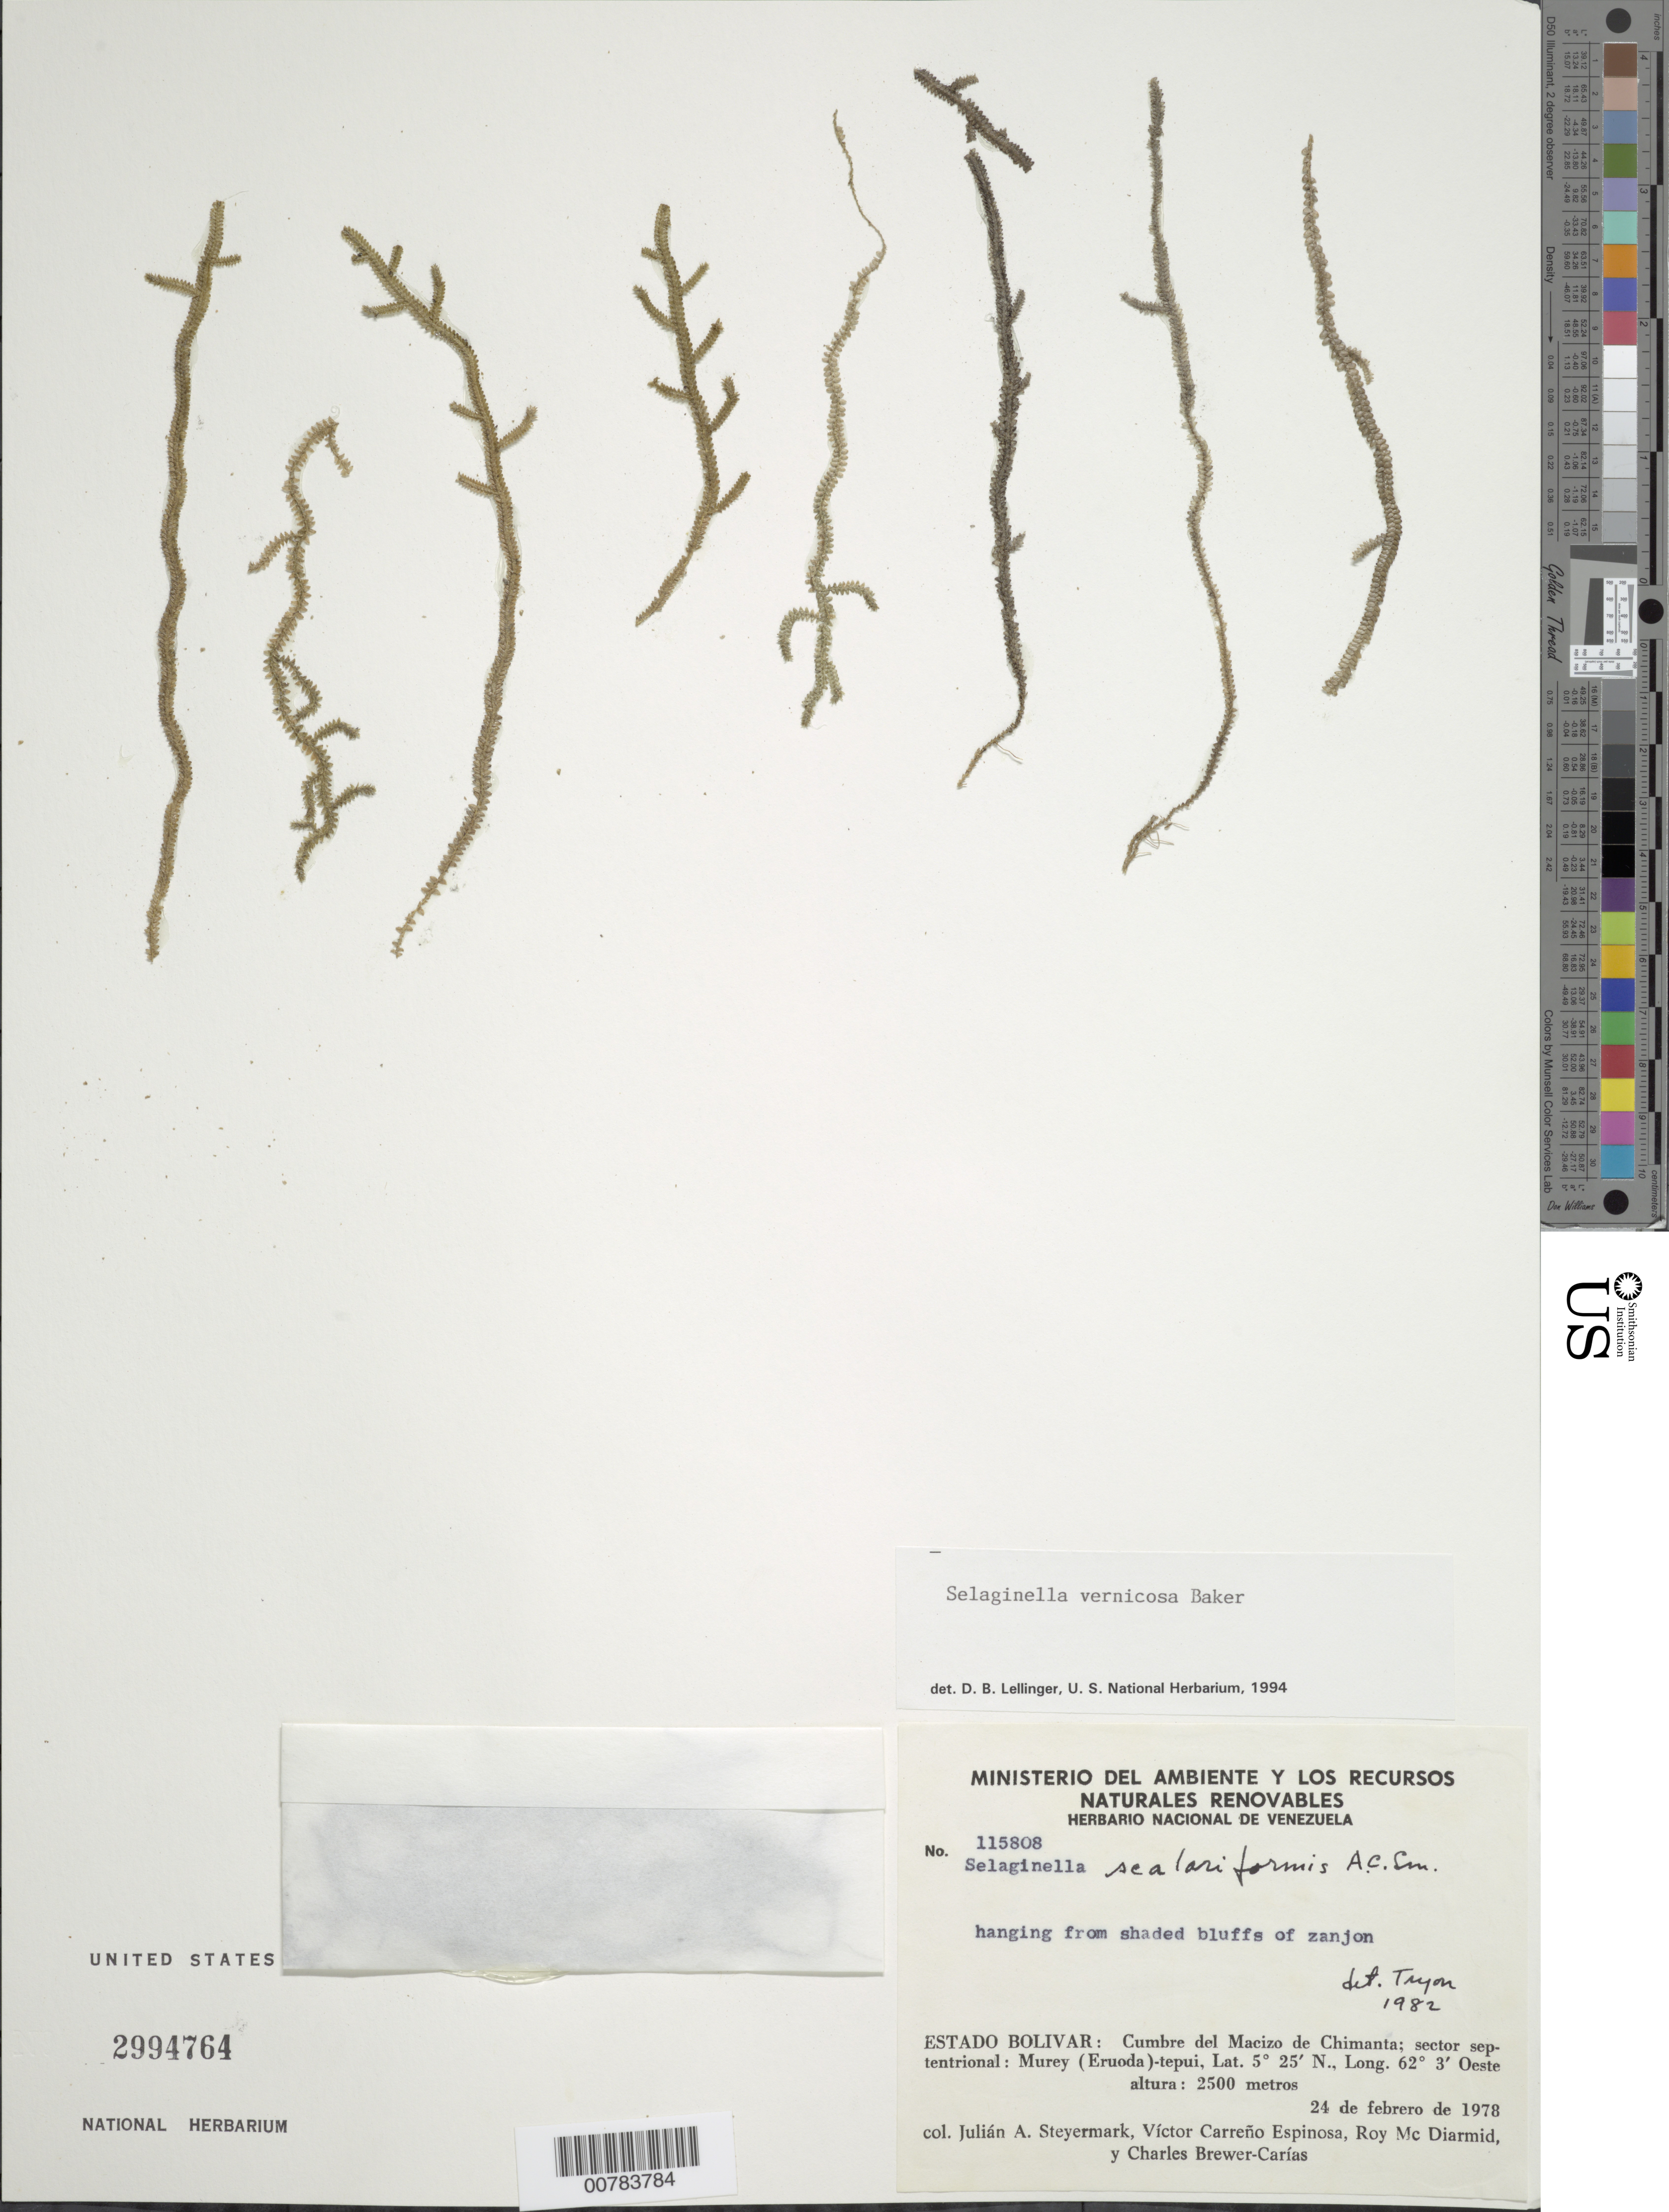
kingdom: Plantae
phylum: Tracheophyta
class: Lycopodiopsida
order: Selaginellales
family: Selaginellaceae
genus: Selaginella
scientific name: Selaginella vernicosa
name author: Baker in Thurn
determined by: Lellinger, David B., (BOT), Smithsonian Institution - National Museum of Natural History (UNITED STATES)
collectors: J. Steyermark, V. Carreño E., R. Mc Diarmid & C. Brewer-Carias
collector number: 115808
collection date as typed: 24-Feb-78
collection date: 1978-02-24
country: Venezuela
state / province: Bolívar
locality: Macizo de Chimantá, cumbre; sector septentrional; Murey (Eruoda)-tepuí.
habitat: Hanging from shaded bluffs of zanjon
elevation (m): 2500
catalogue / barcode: US 2994764